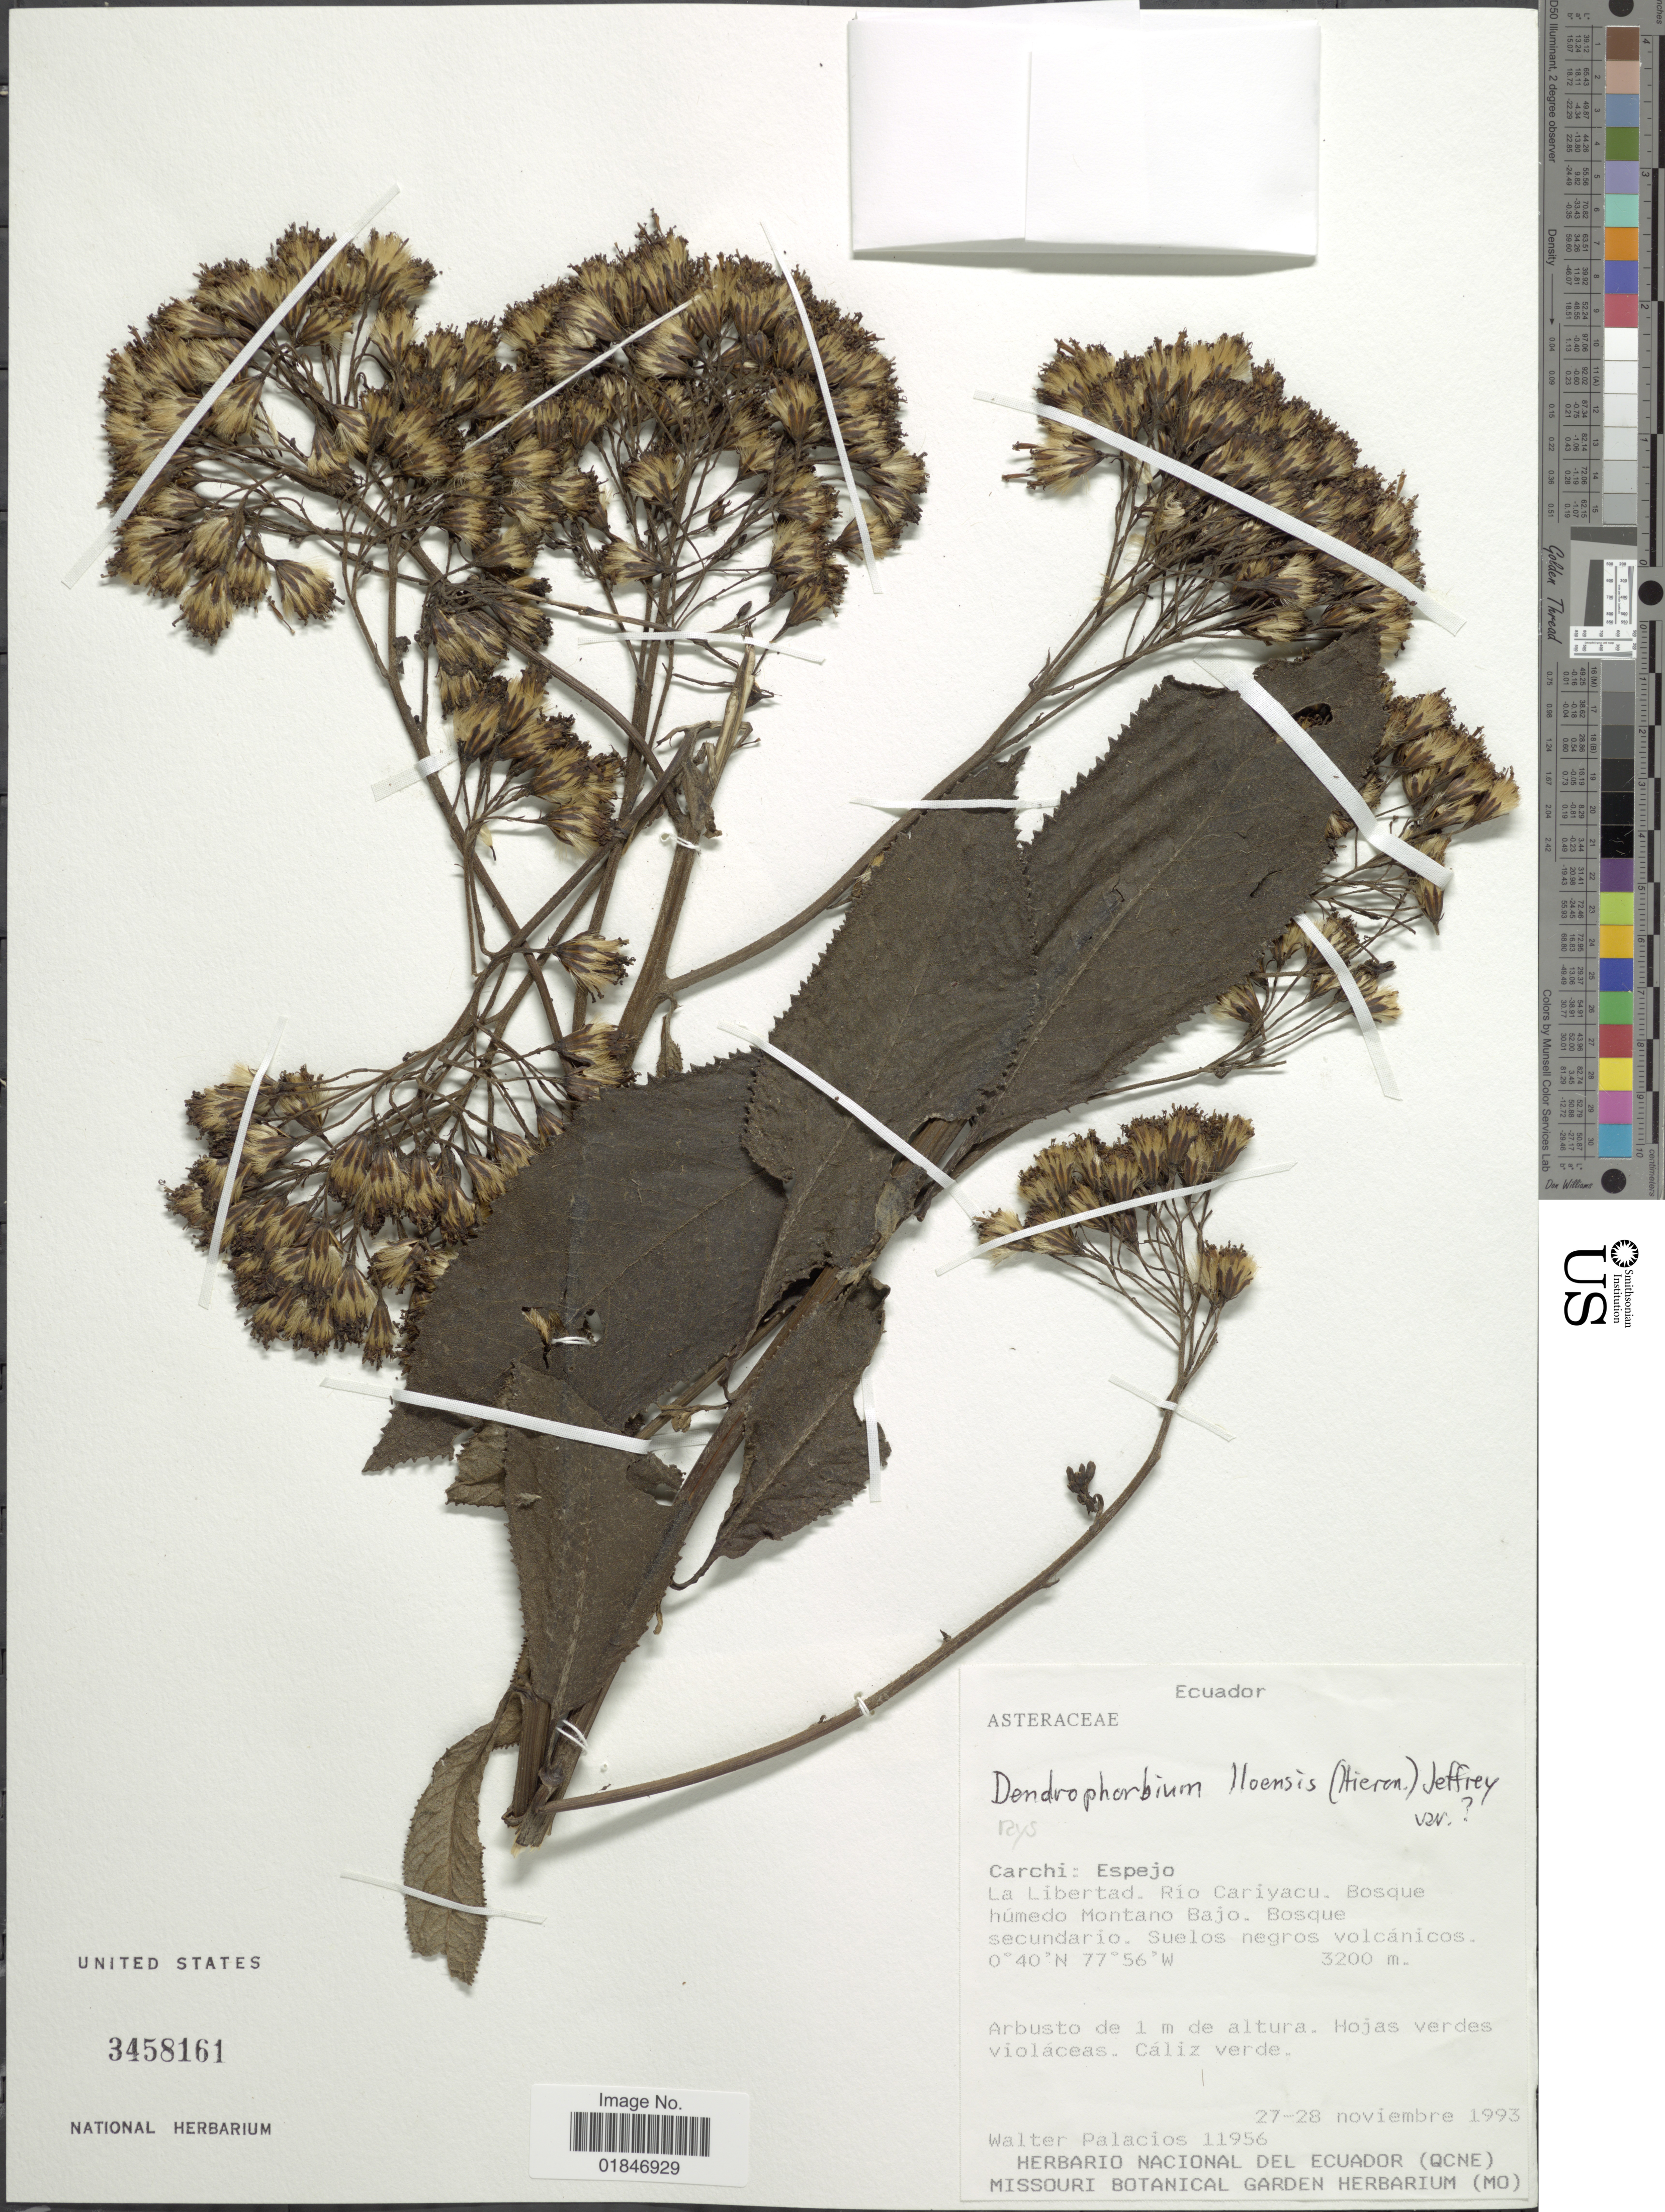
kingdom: Plantae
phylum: Tracheophyta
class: Magnoliopsida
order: Asterales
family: Asteraceae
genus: Dendrophorbium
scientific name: Dendrophorbium iloense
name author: (Hieron.) C. Jeffrey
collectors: W. Palacios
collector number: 11956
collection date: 1993-11-27/1993-11-28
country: Ecuador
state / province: Carchi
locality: Carchi: Espejo. La Libertad. Rio Cariyacu. Bosque humedo Montano Bajo.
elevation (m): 3200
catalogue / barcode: US 3458161